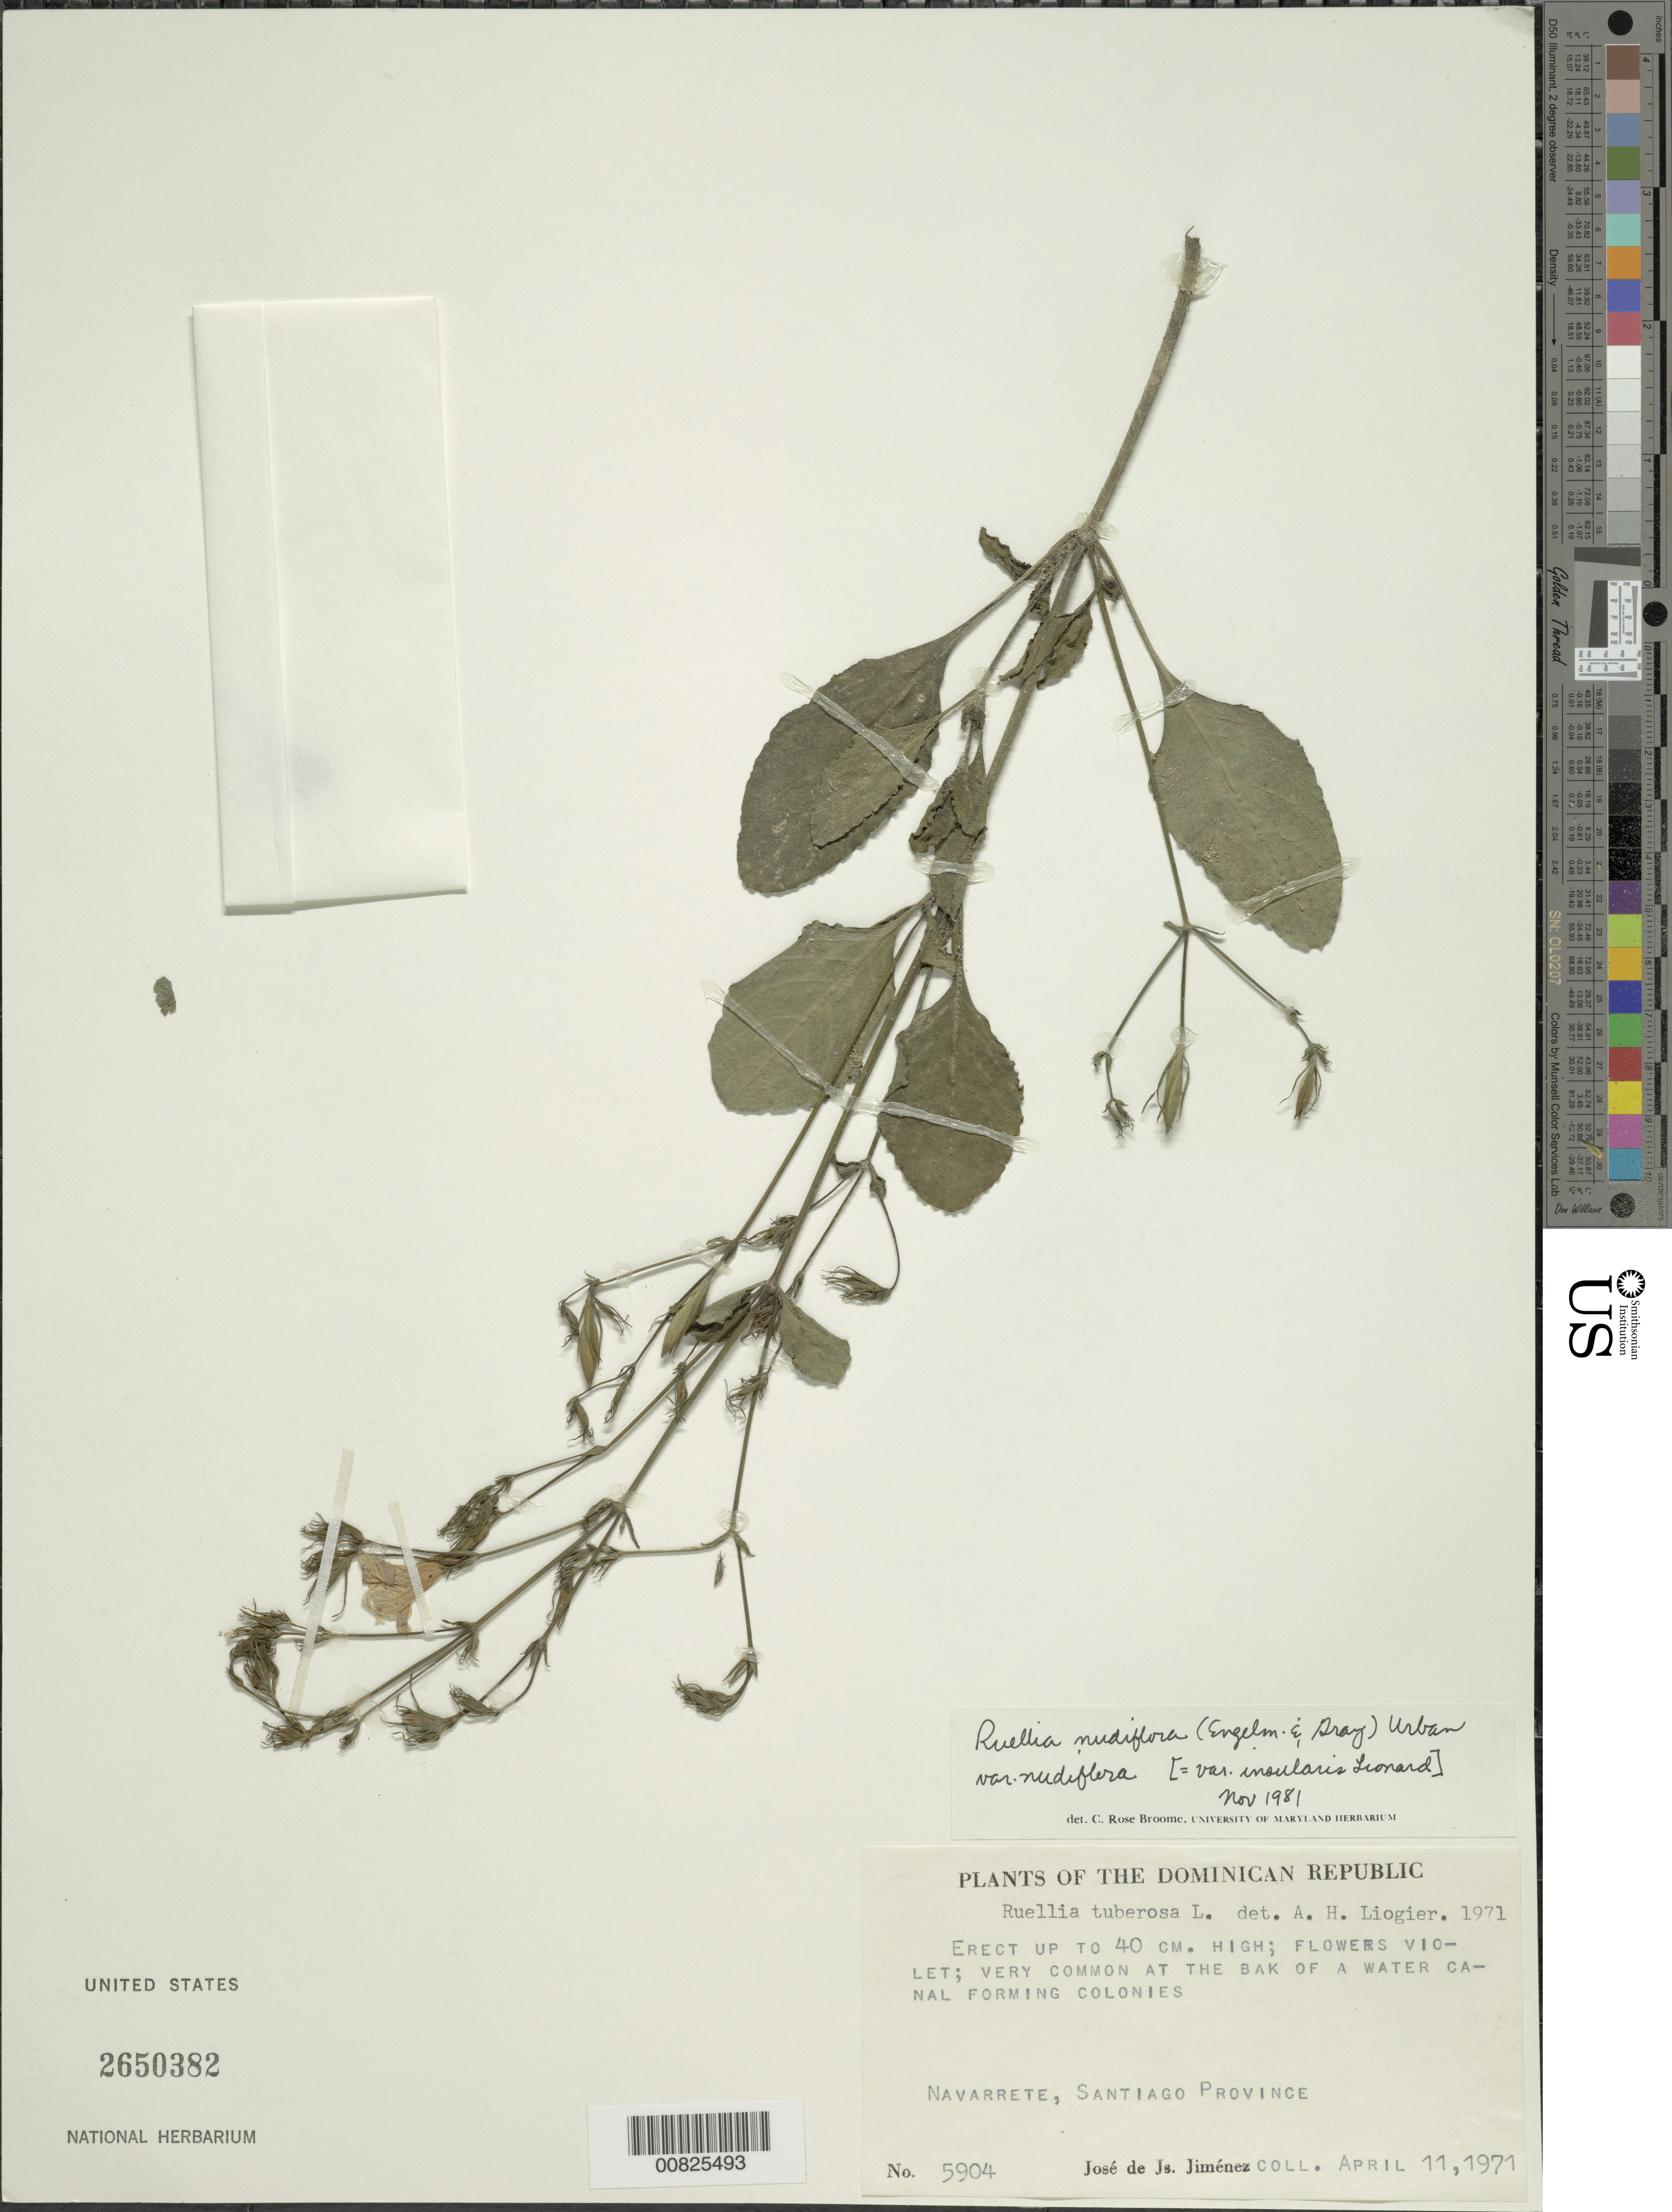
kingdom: Plantae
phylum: Tracheophyta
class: Magnoliopsida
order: Lamiales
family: Acanthaceae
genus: Ruellia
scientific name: Ruellia nudiflora var. insularis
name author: Leonard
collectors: J. J. Jiménez Almonte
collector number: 5904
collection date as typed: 11 Apr 1971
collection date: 1971-04-11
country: Dominican Republic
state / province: Santiago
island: Hispaniola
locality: Navarrete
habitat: Bank of a water canal forming colonies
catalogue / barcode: US 2650382